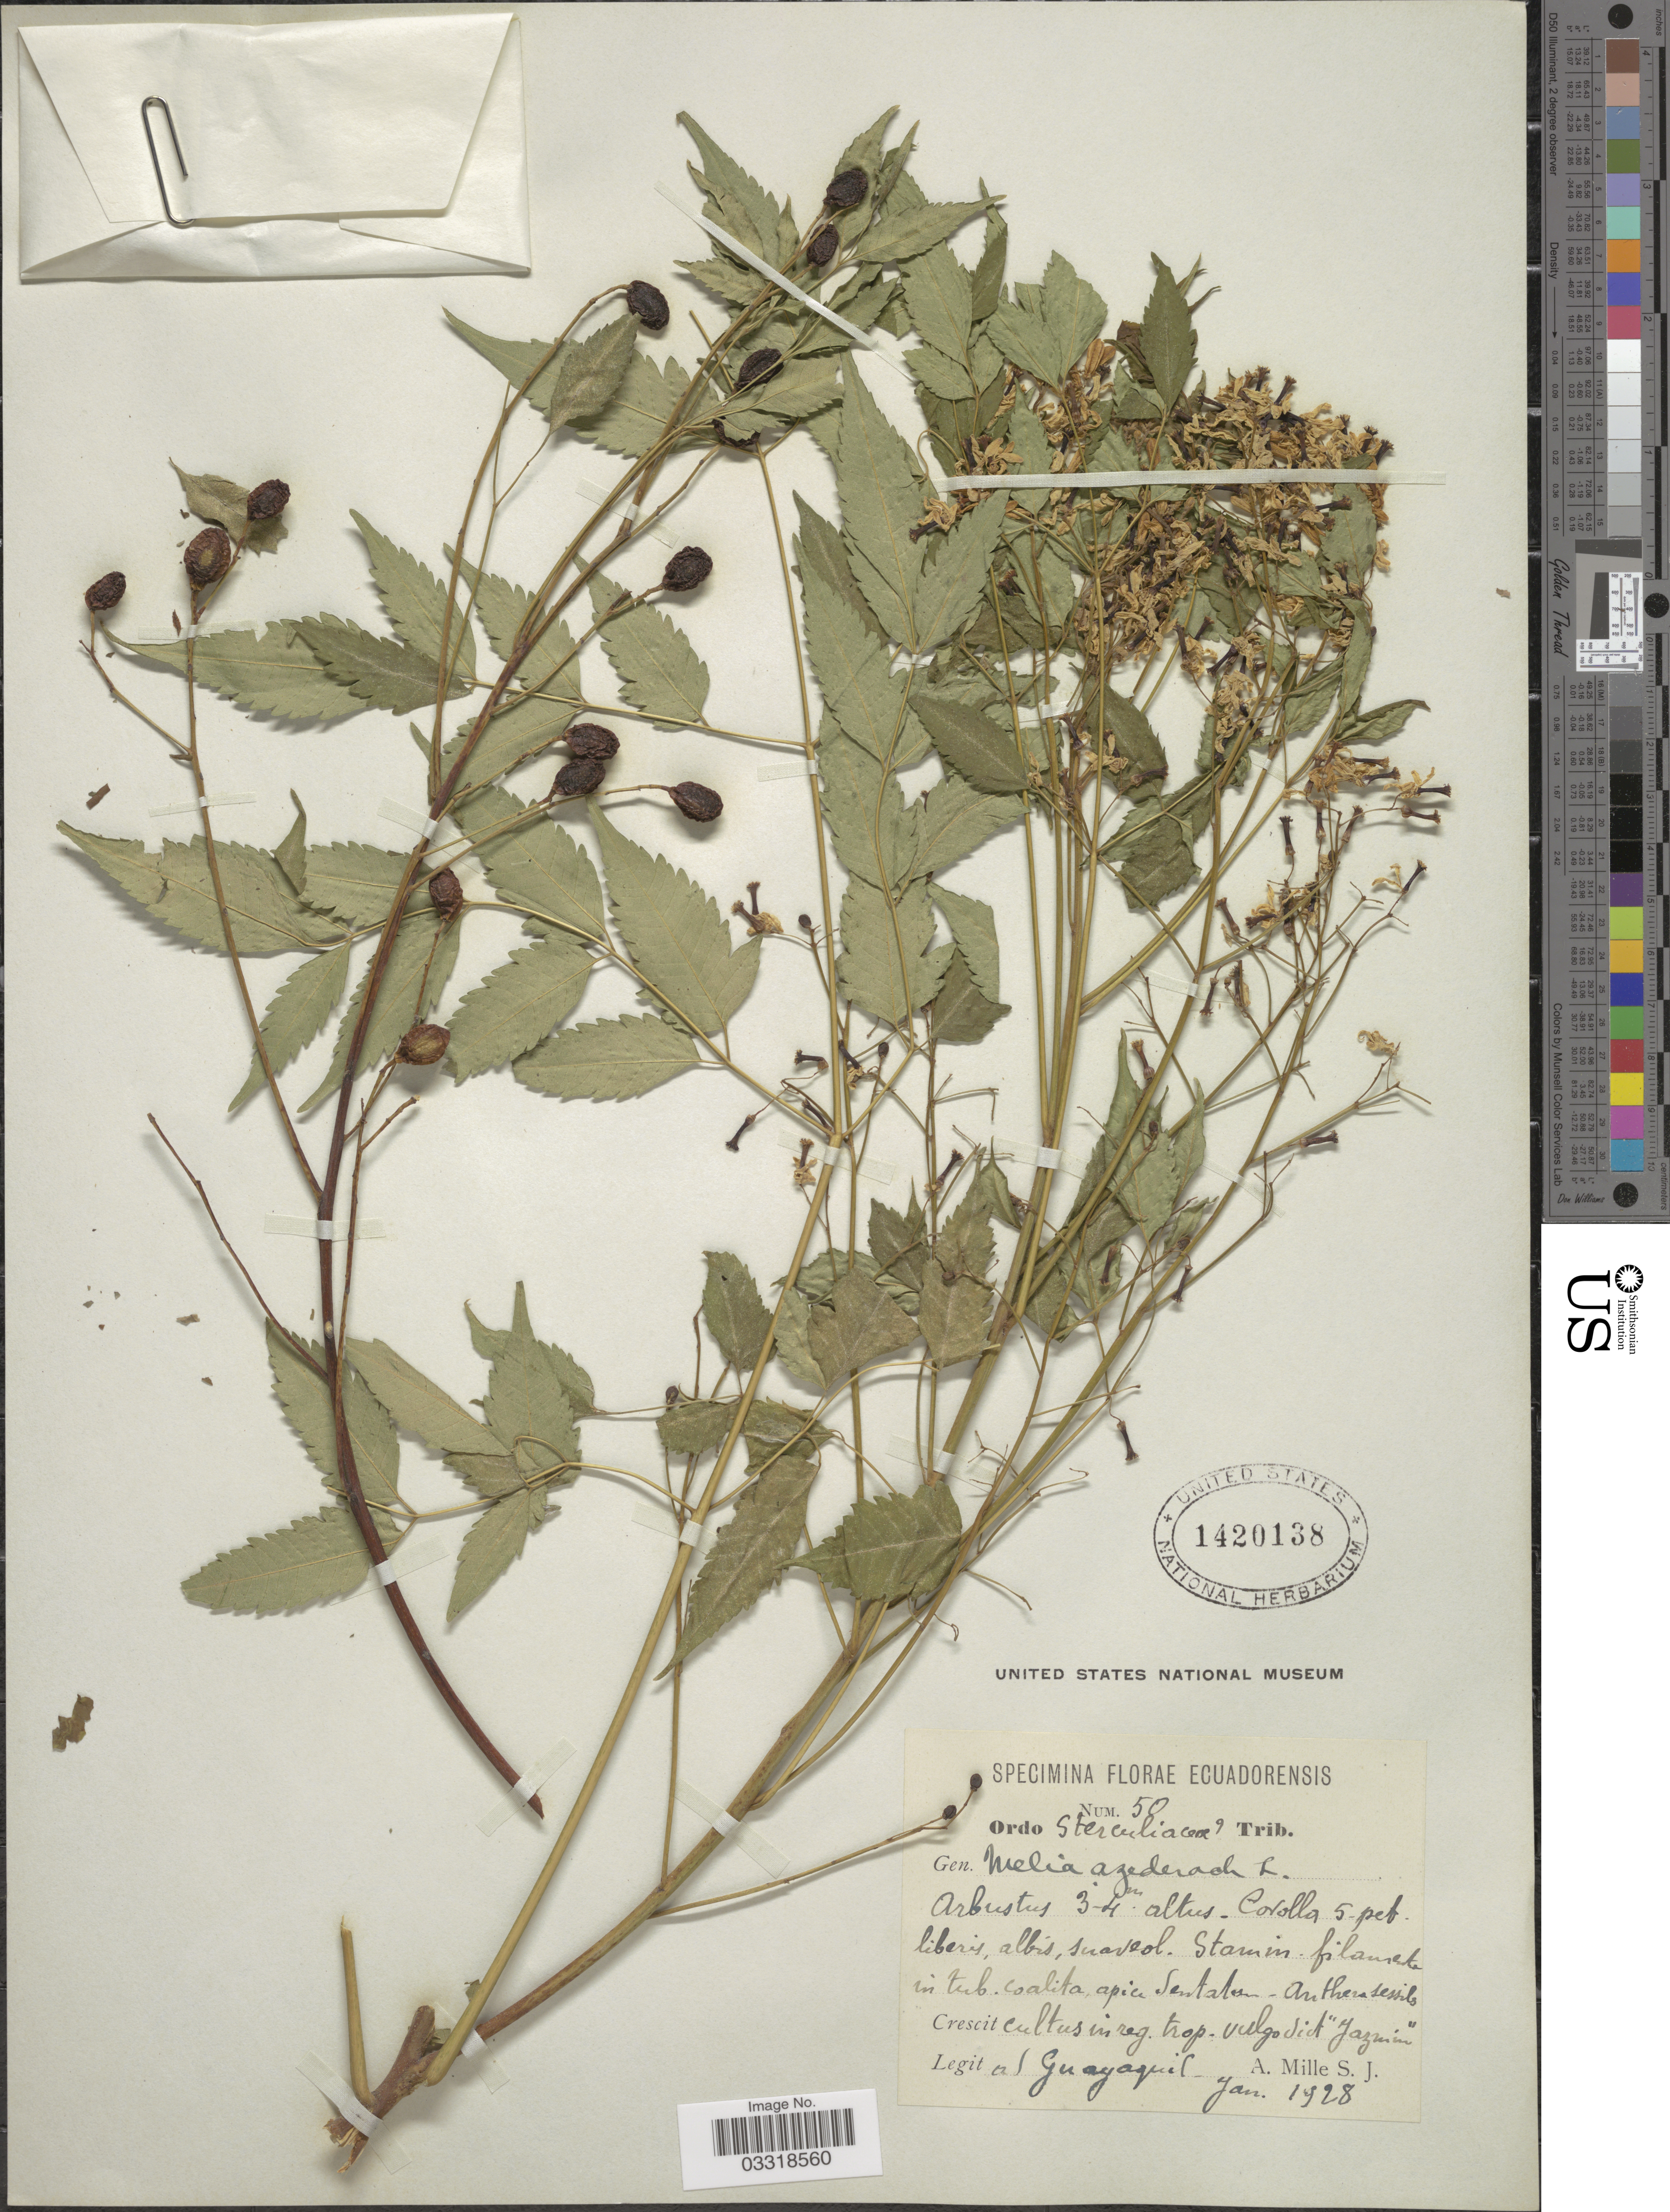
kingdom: Plantae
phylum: Tracheophyta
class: Magnoliopsida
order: Sapindales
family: Meliaceae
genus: Melia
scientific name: Melia azedarach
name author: L.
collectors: A. Mille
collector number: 50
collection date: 1928-01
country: Ecuador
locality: Cultus in reg. trop. vulgo dict "Jazmin [interpreted]". Guayaquil.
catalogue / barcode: US 1420138